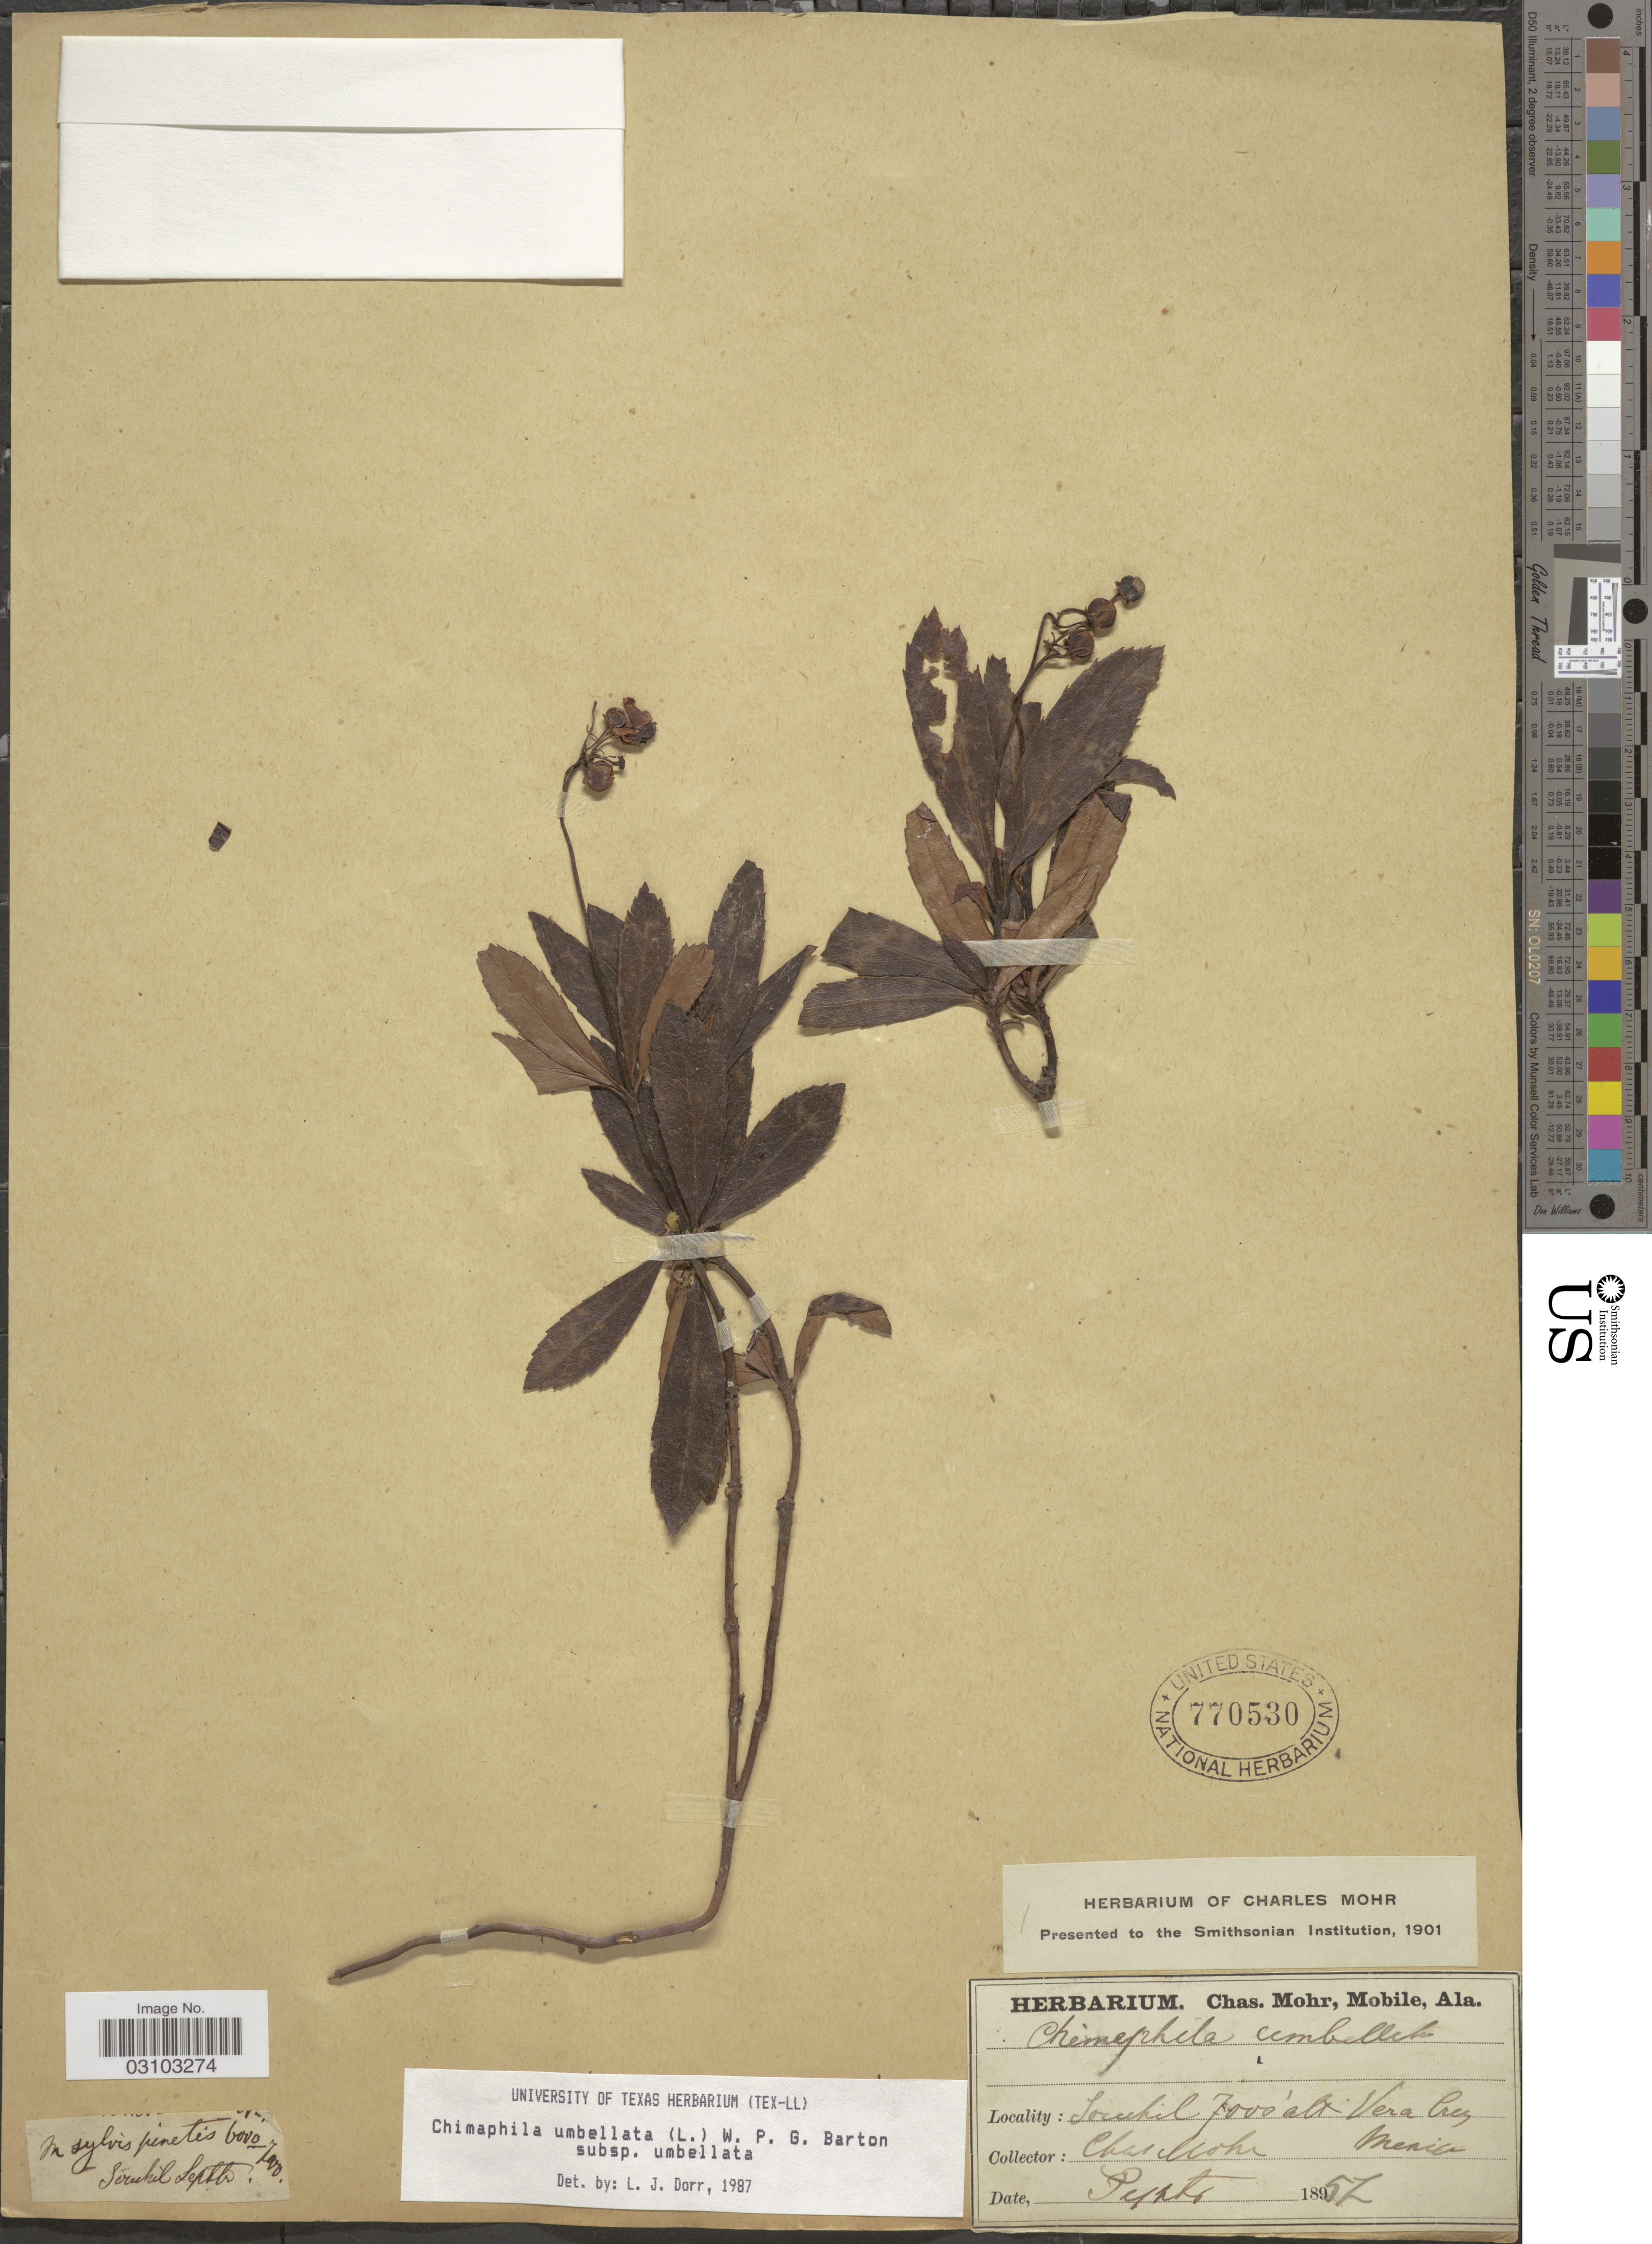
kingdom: Plantae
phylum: Tracheophyta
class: Magnoliopsida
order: Ericales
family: Ericaceae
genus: Chimaphila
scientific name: Chimaphila umbellata subsp. umbellata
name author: (L.) W.P.C. Barton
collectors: Mohr, C. T. (herbarium)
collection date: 1857-09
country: Mexico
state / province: Veracruz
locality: Souchil, Vera Cruz.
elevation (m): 2134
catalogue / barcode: US 770530